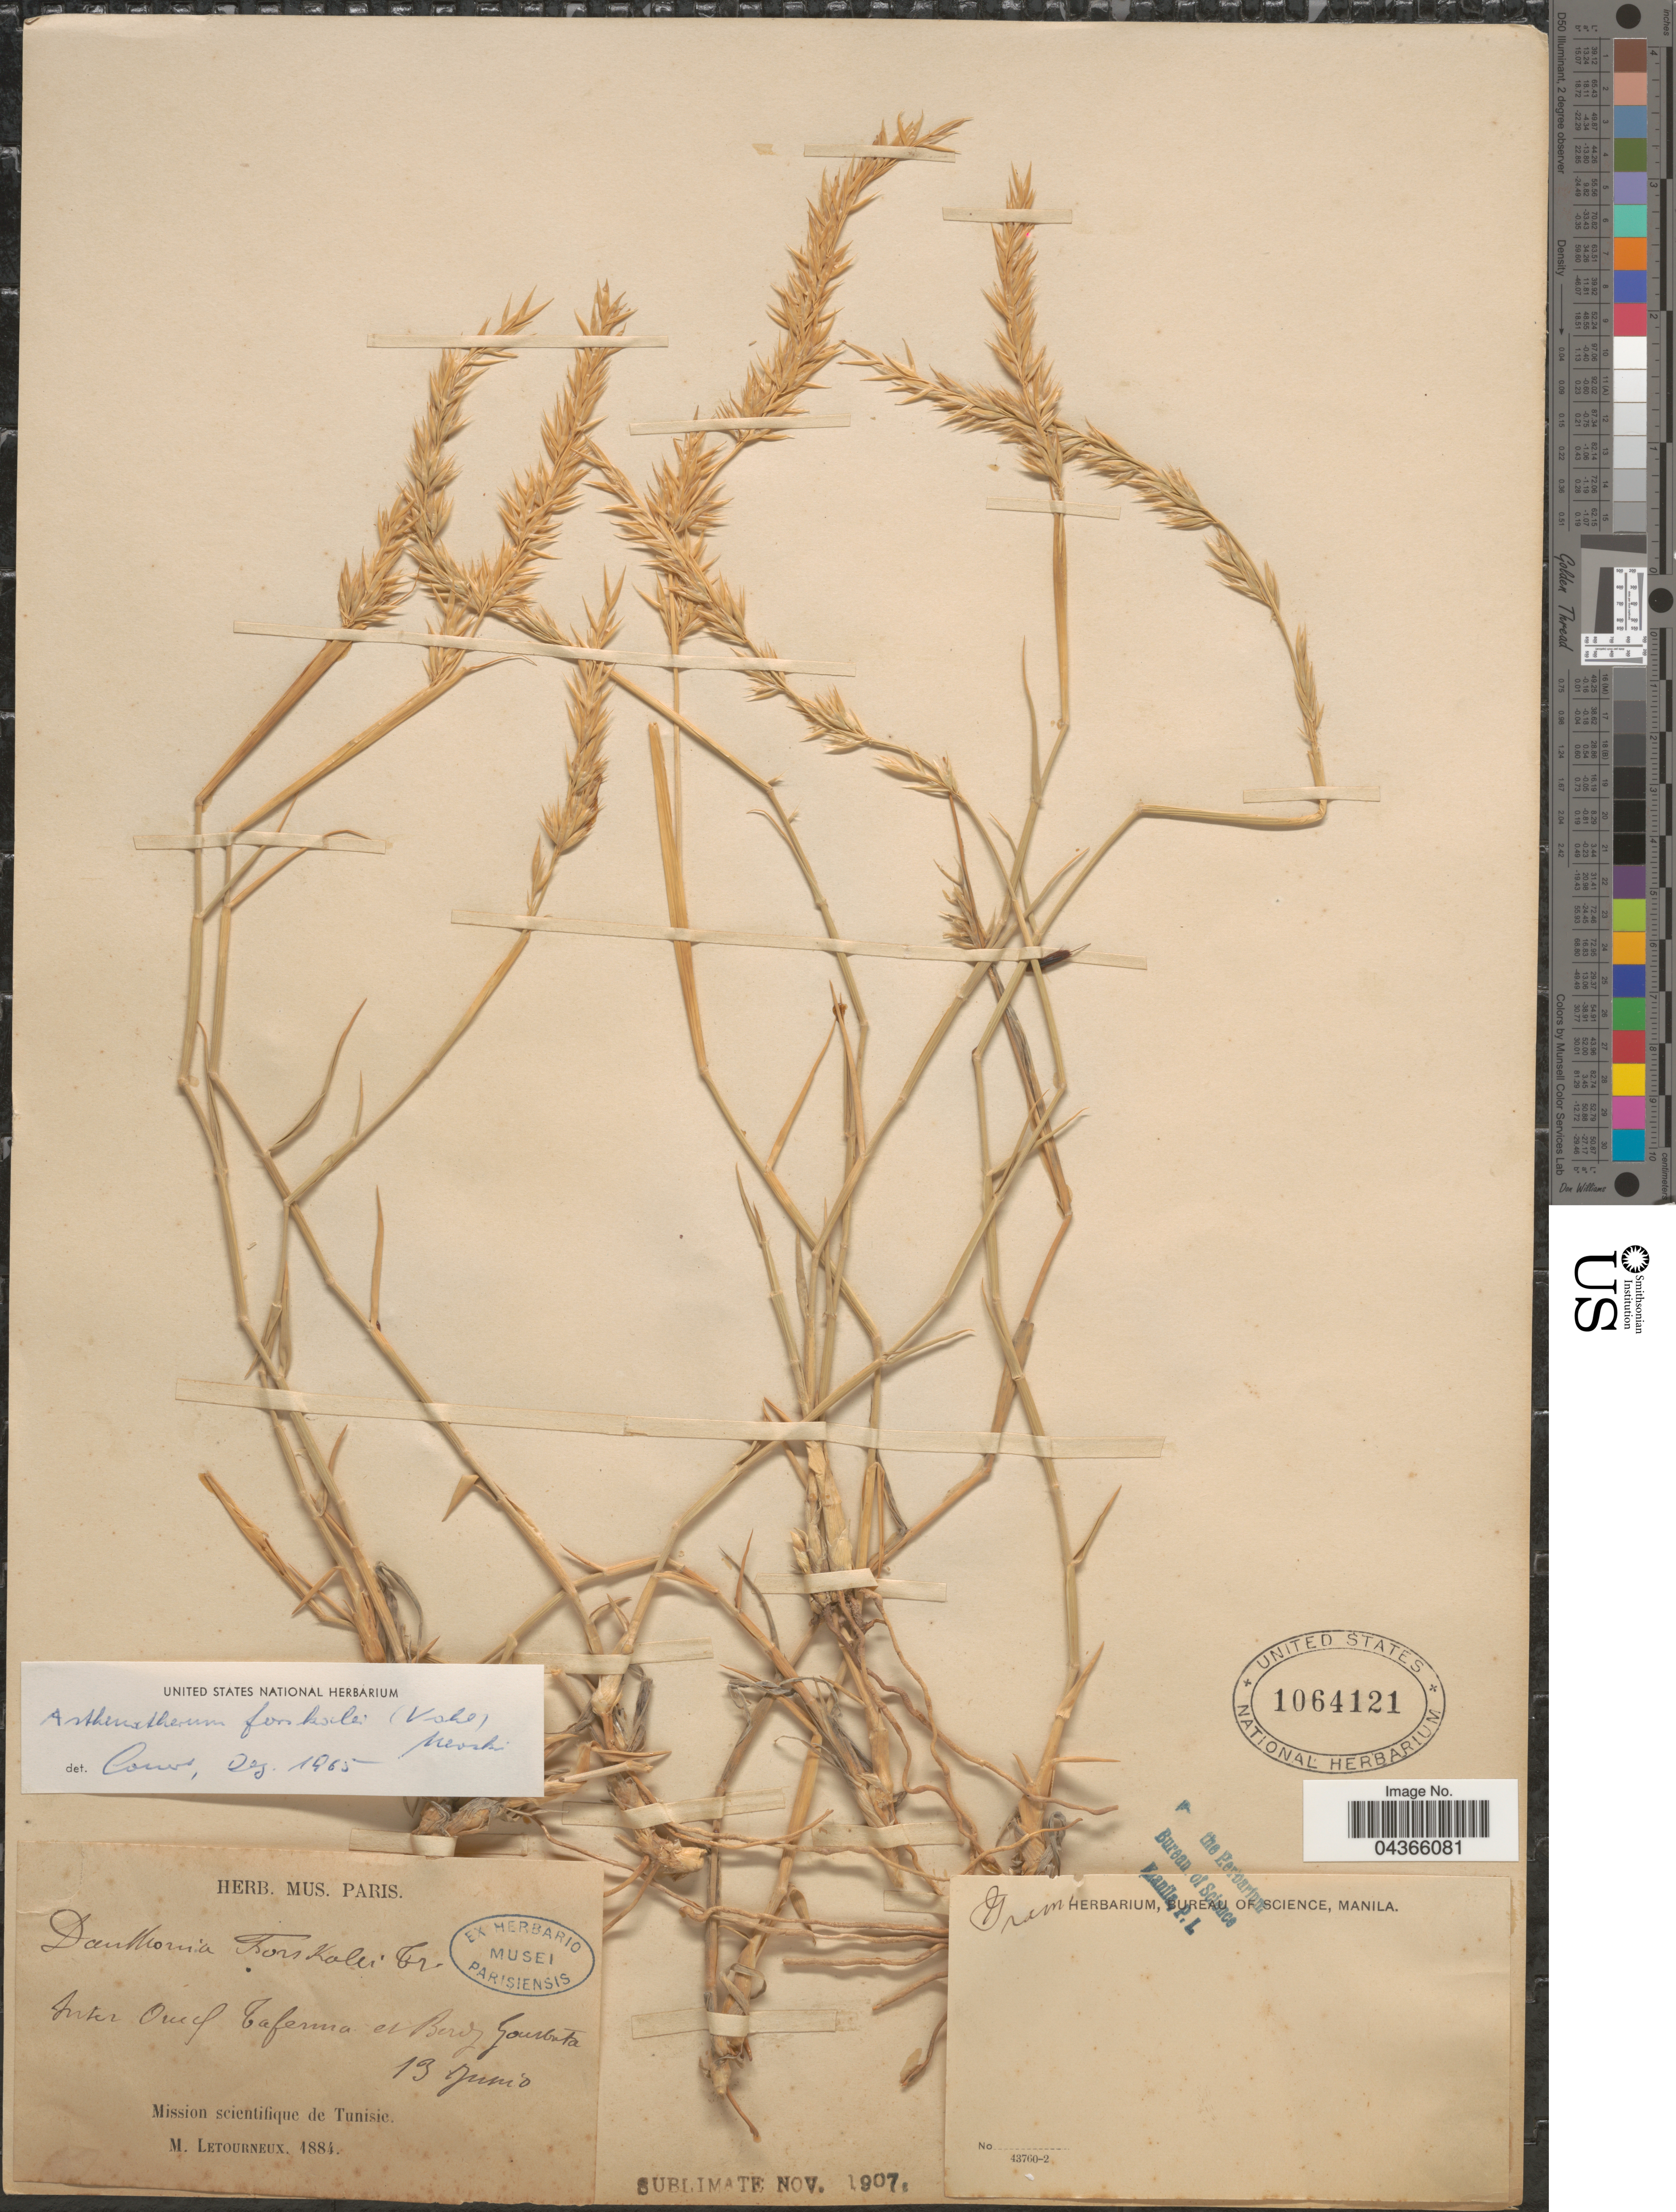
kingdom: Plantae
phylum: Tracheophyta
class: Liliopsida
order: Poales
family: Poaceae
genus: Centropodia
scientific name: Centropodia forsskalii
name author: (Vahl) Cope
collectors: M. Letourneux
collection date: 1884-06-13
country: Tunisia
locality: Inter Oued Taferma et Bordj Gourbata. Mission scientifique de Tunisie.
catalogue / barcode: US 1064121